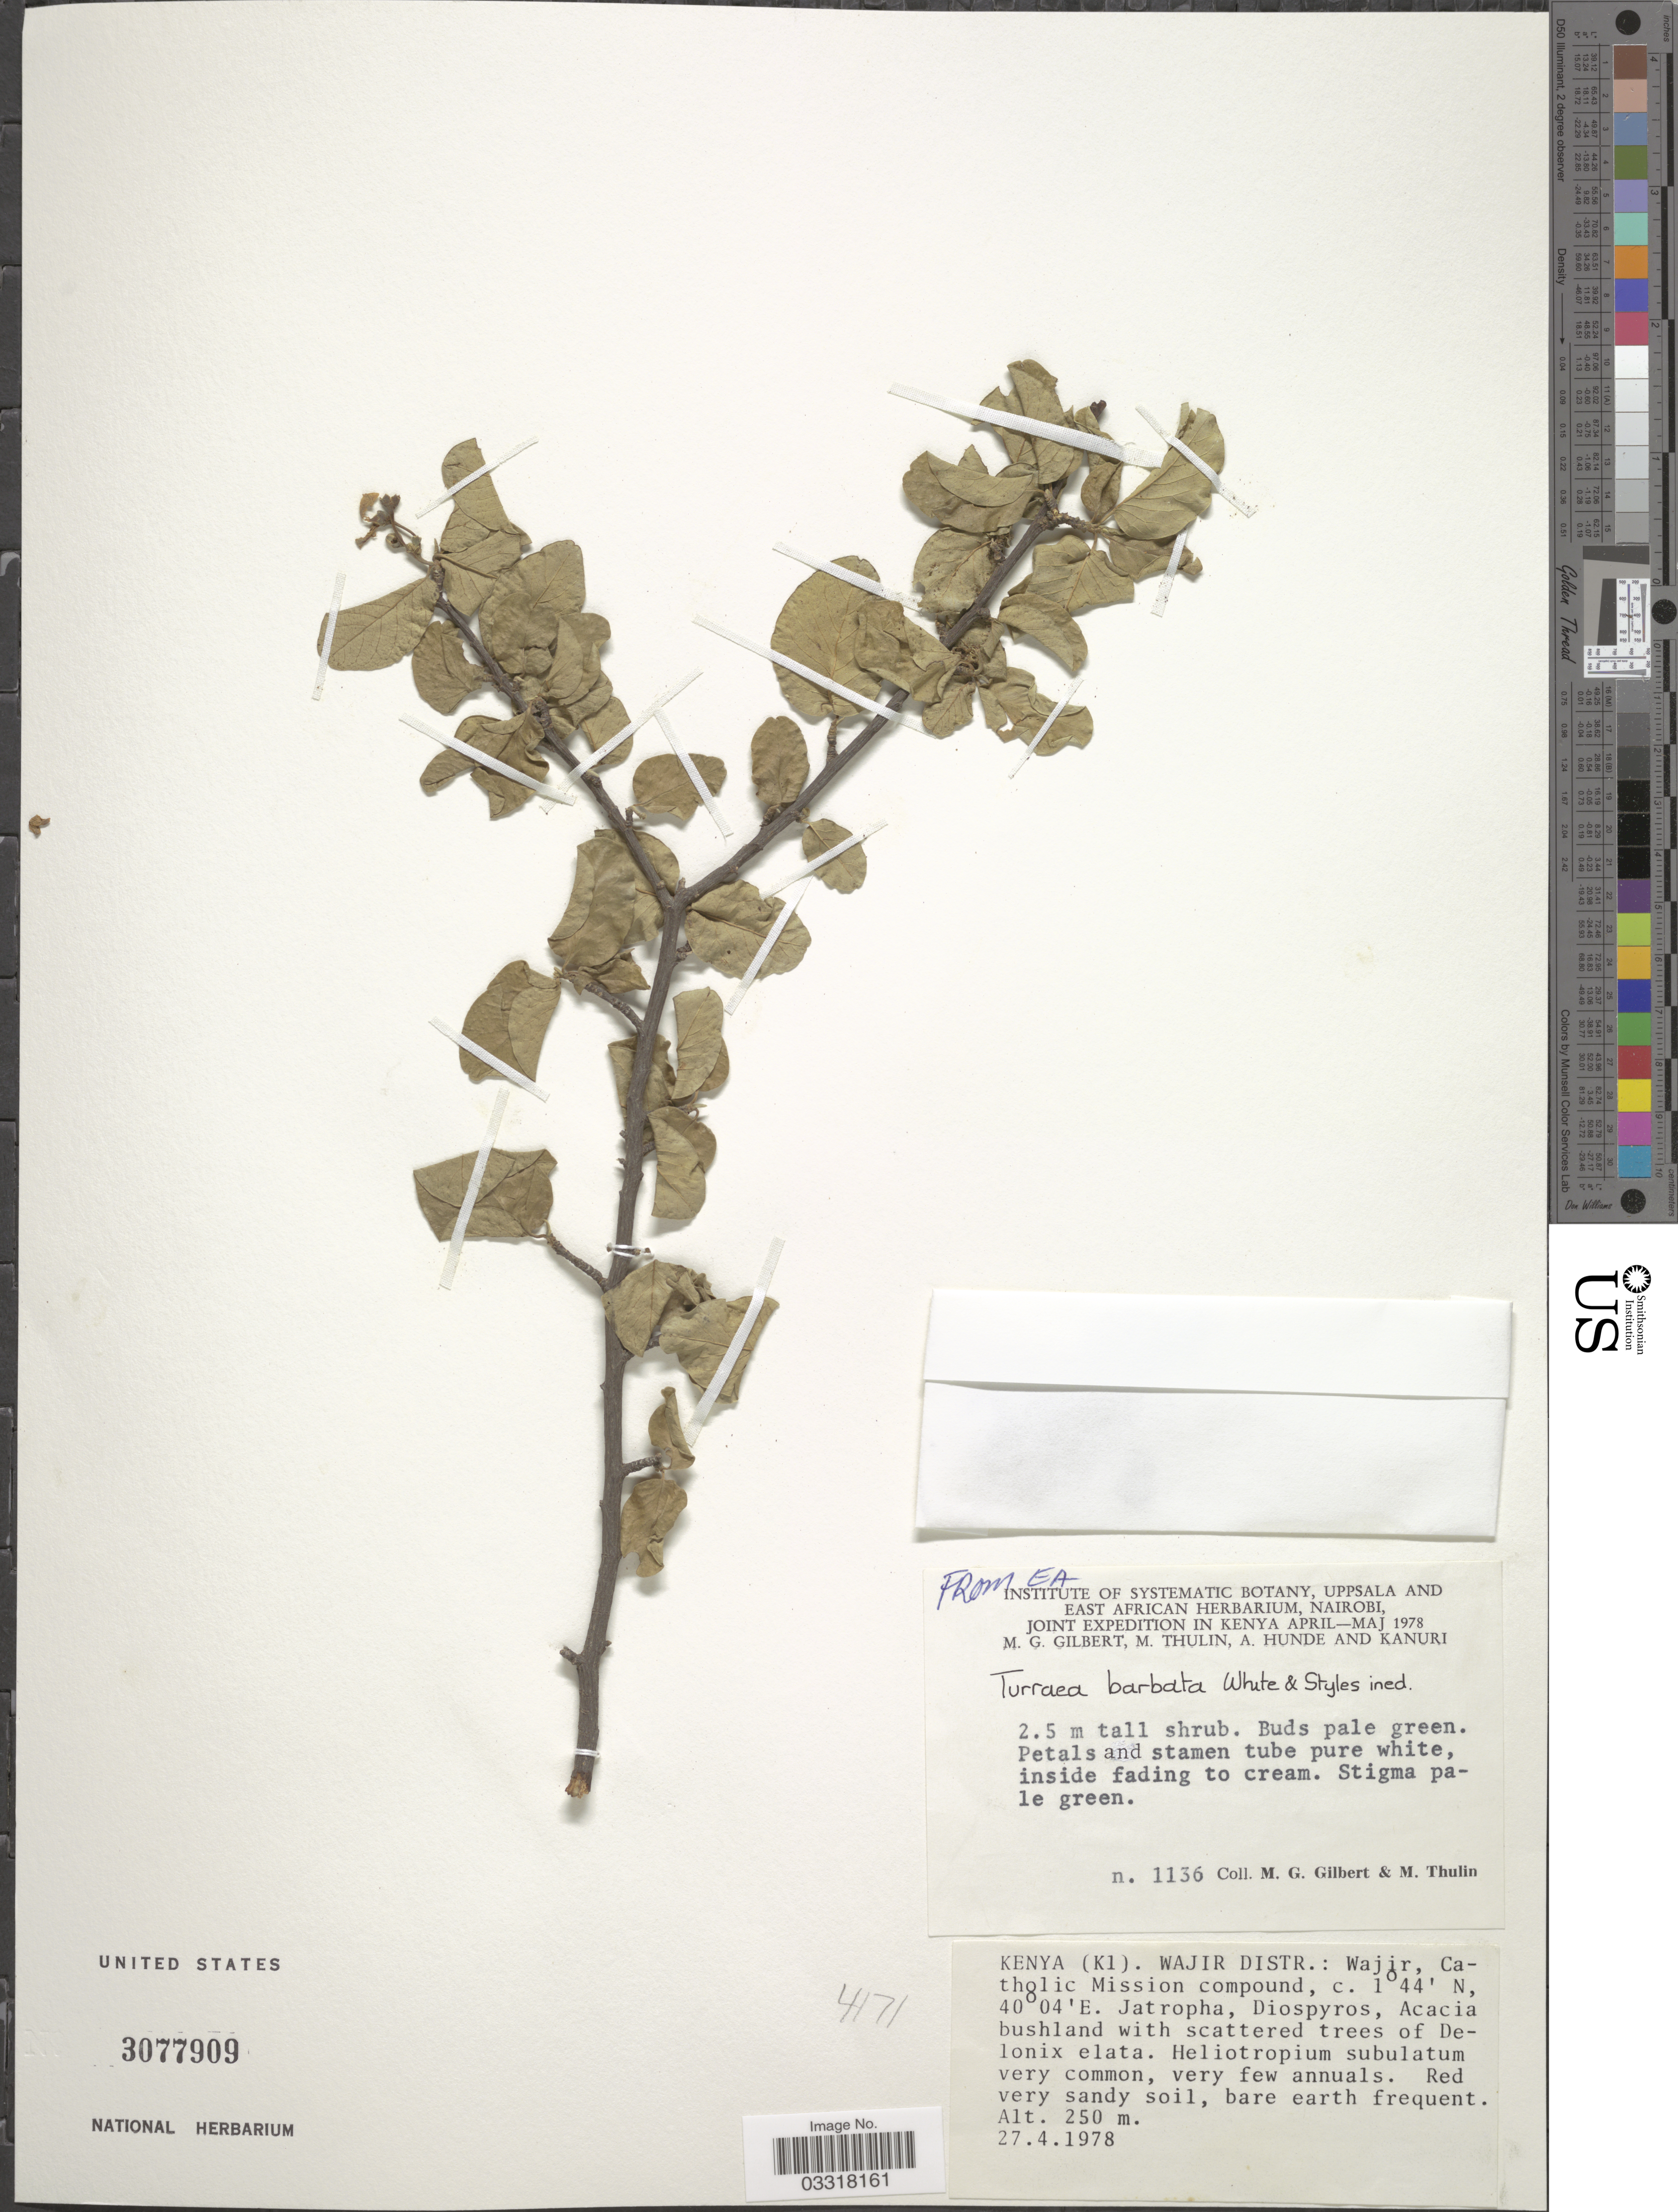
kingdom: Plantae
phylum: Tracheophyta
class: Magnoliopsida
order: Sapindales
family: Meliaceae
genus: Turraea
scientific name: Turraea barbata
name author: Styles & F. White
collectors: M. G. Gilbert & M. Thulin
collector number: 1136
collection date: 1978-04-27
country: Kenya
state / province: Wajir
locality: Kenya (K1). Wajir Distr.: Wajir, Catholic Mission compound.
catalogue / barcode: US 3077909